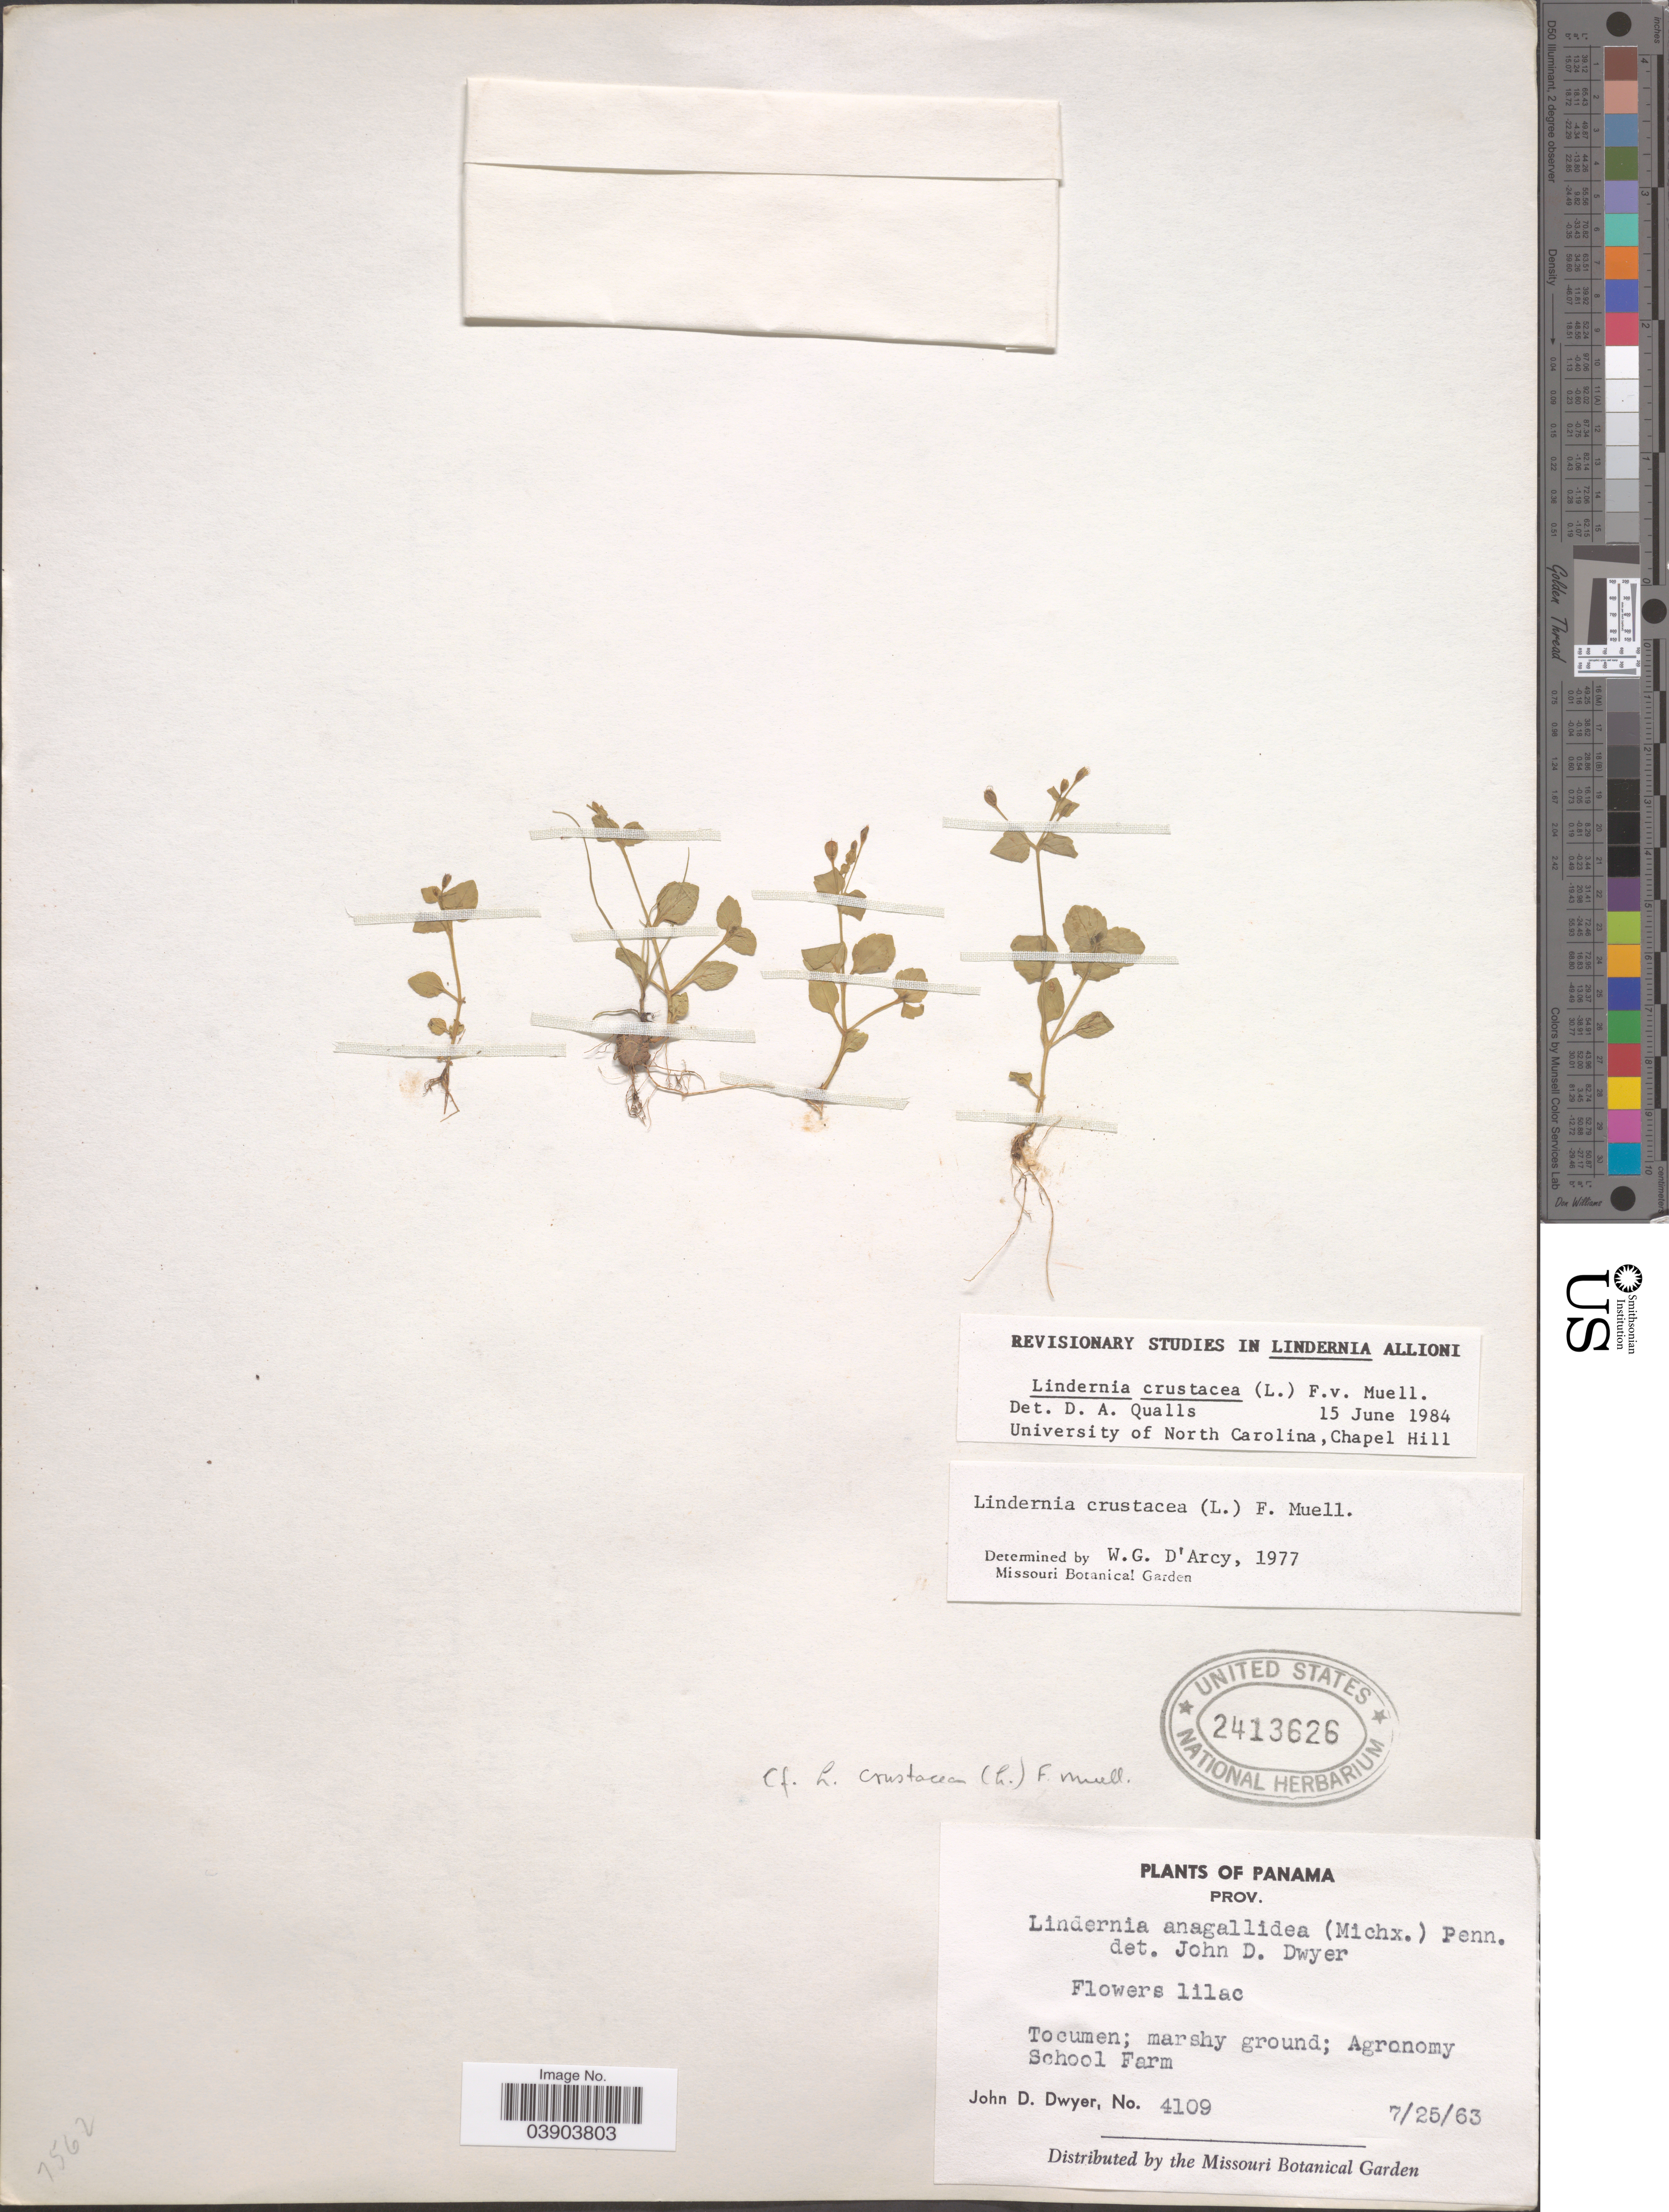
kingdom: Plantae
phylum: Tracheophyta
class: Magnoliopsida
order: Lamiales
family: Linderniaceae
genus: Lindernia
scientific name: Lindernia crustacea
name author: (L.) F. Muell.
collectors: J. D. Dwyer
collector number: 4108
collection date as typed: Transcribed d/m/y: 25/7/63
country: Panama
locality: Tocumen; Agronomy School Farm.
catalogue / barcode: US 2413626